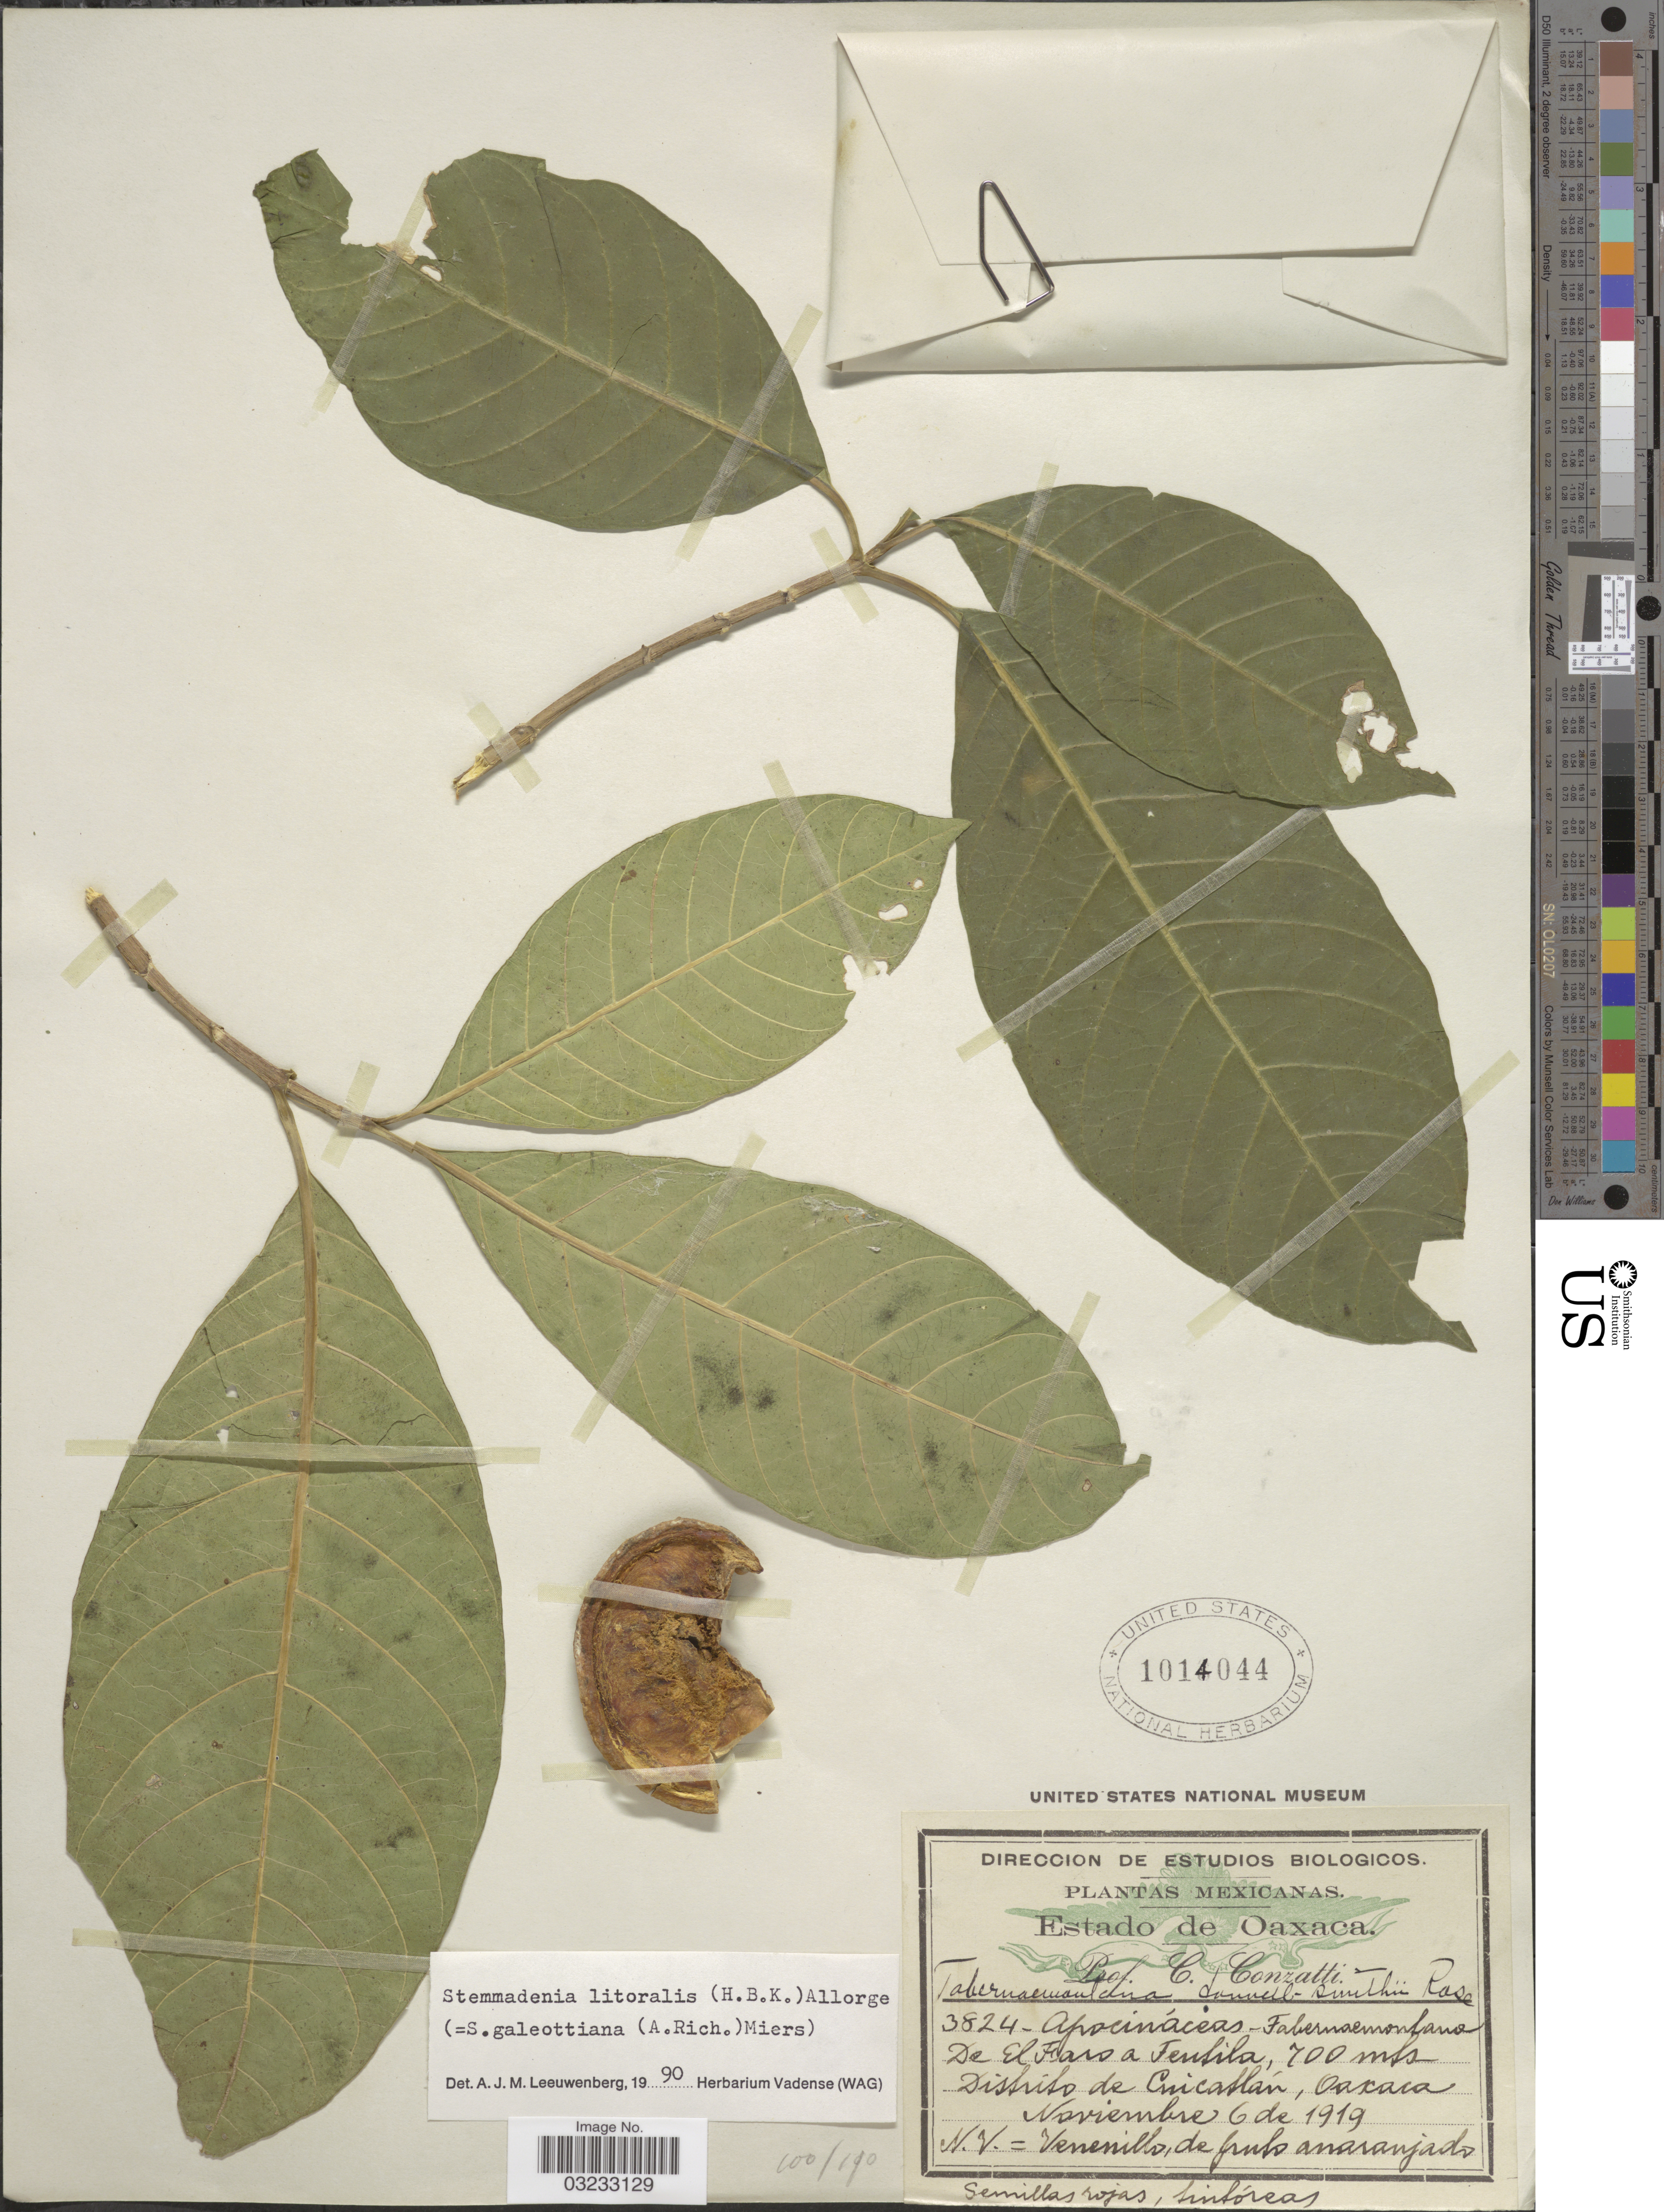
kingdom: Plantae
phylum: Tracheophyta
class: Magnoliopsida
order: Gentianales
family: Apocynaceae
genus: Stemmadenia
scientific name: Stemmadenia litoralis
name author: (Kunth) L. Allorge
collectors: C. Conzatti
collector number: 3824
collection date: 1919-11-06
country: Mexico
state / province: Oaxaca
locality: De El Faro a Teutila. Distrito de Cuicatlán.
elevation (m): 700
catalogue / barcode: US 1014044